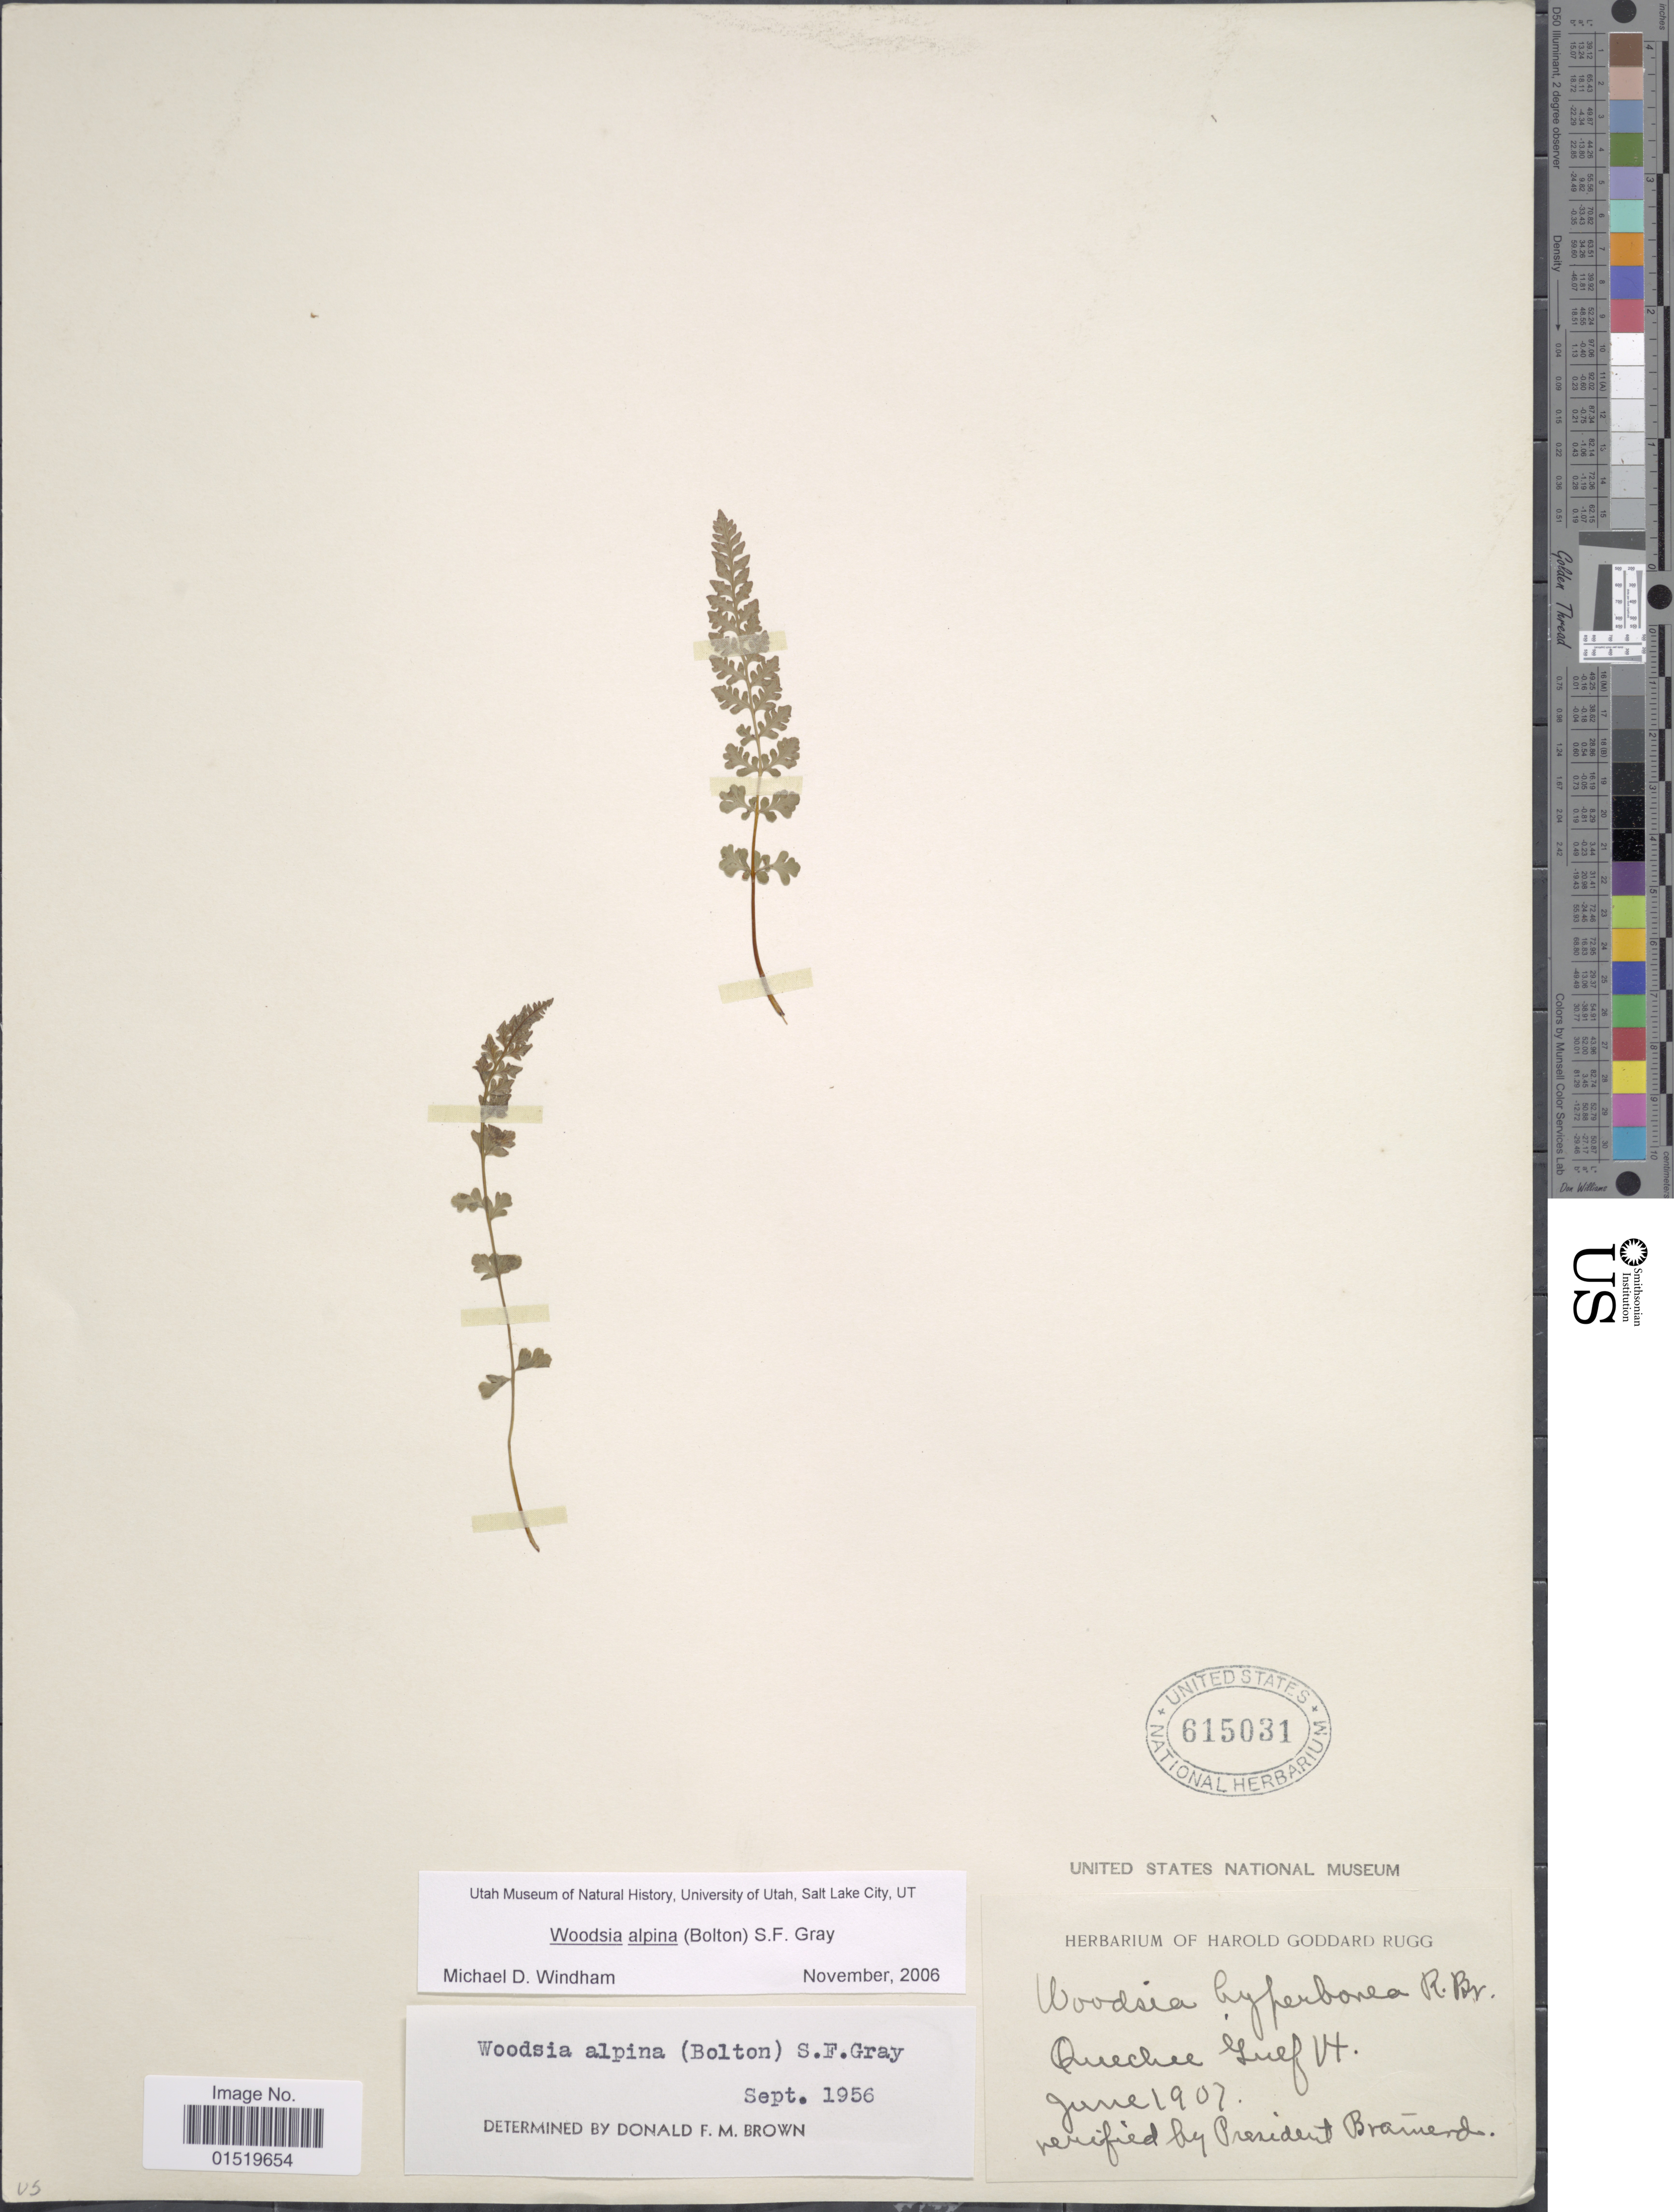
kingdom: Plantae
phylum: Tracheophyta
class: Polypodiopsida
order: Polypodiales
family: Woodsiaceae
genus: Woodsia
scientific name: Woodsia alpina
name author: (Bolton) S.F. Gray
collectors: ex herb. Harold Goddard Rugg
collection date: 1907-06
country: United States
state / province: Vermont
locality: Quechee Gulf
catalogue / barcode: US 615031